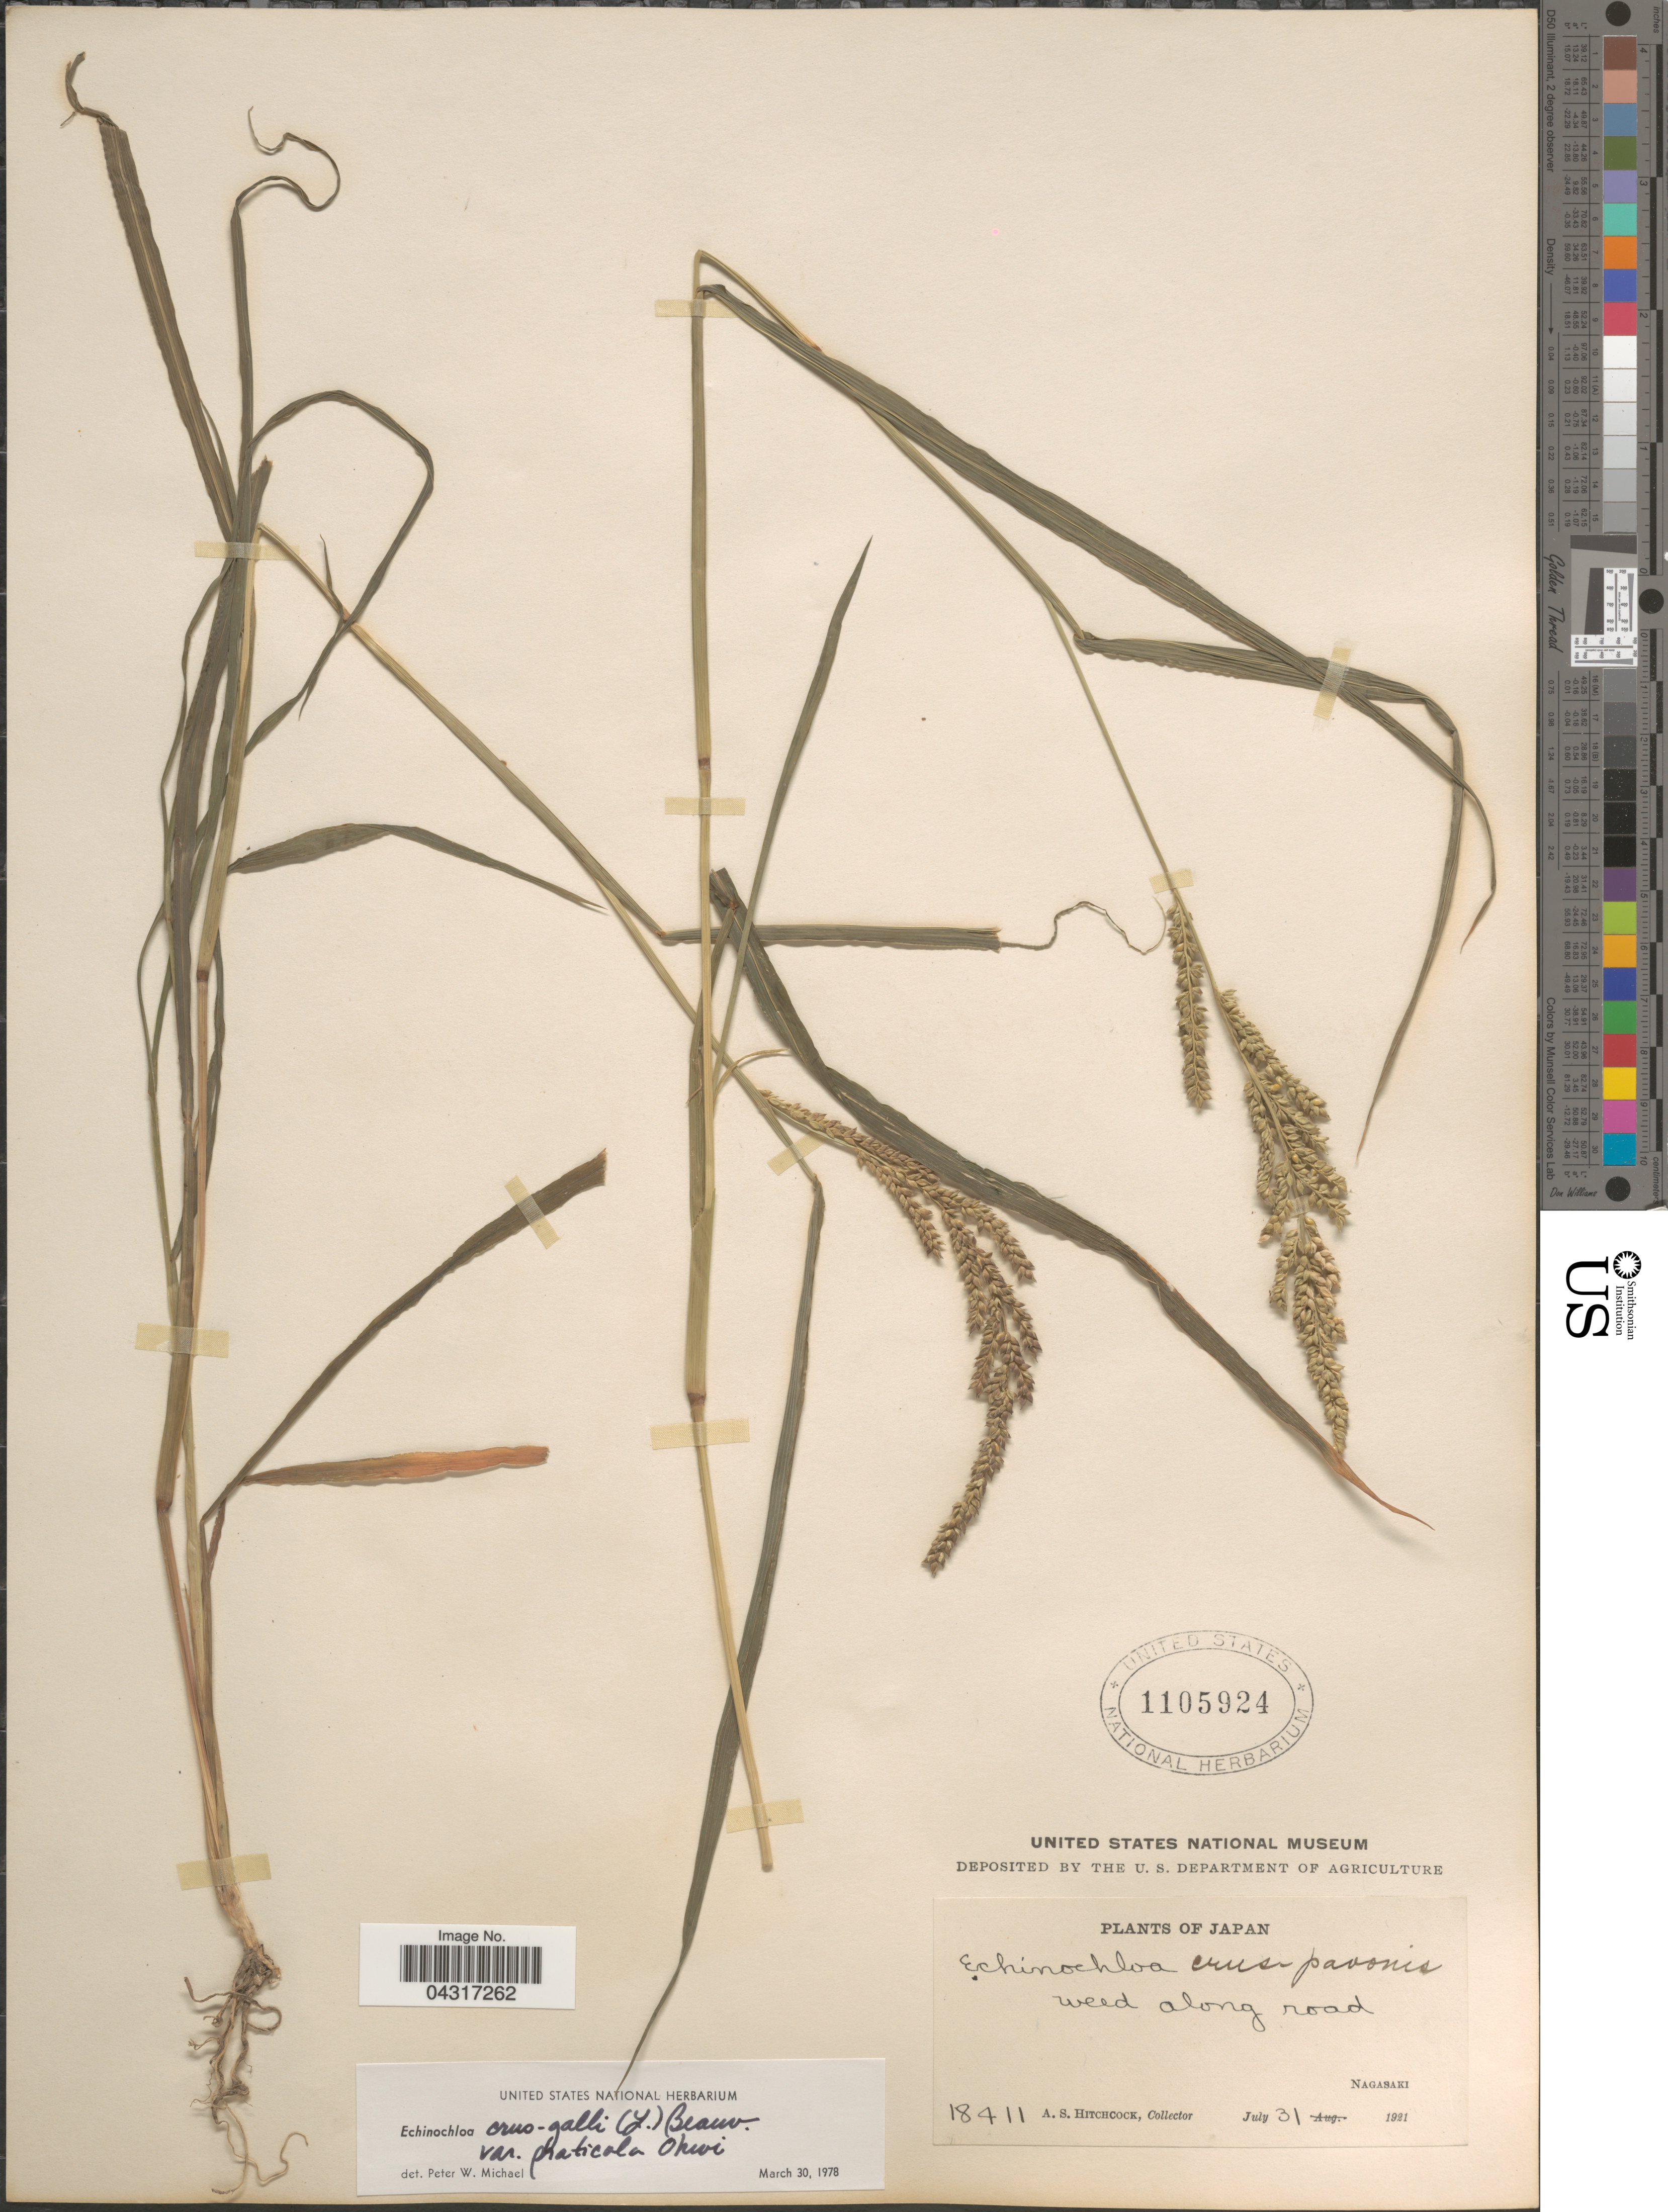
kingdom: Plantae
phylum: Tracheophyta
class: Liliopsida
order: Poales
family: Poaceae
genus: Echinochloa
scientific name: Echinochloa crus-galli var. praticola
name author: Ohwi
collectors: A. S. Hitchcock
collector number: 18411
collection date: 1921-07-31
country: Japan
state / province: Nagasaki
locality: Along road.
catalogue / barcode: US 1105924